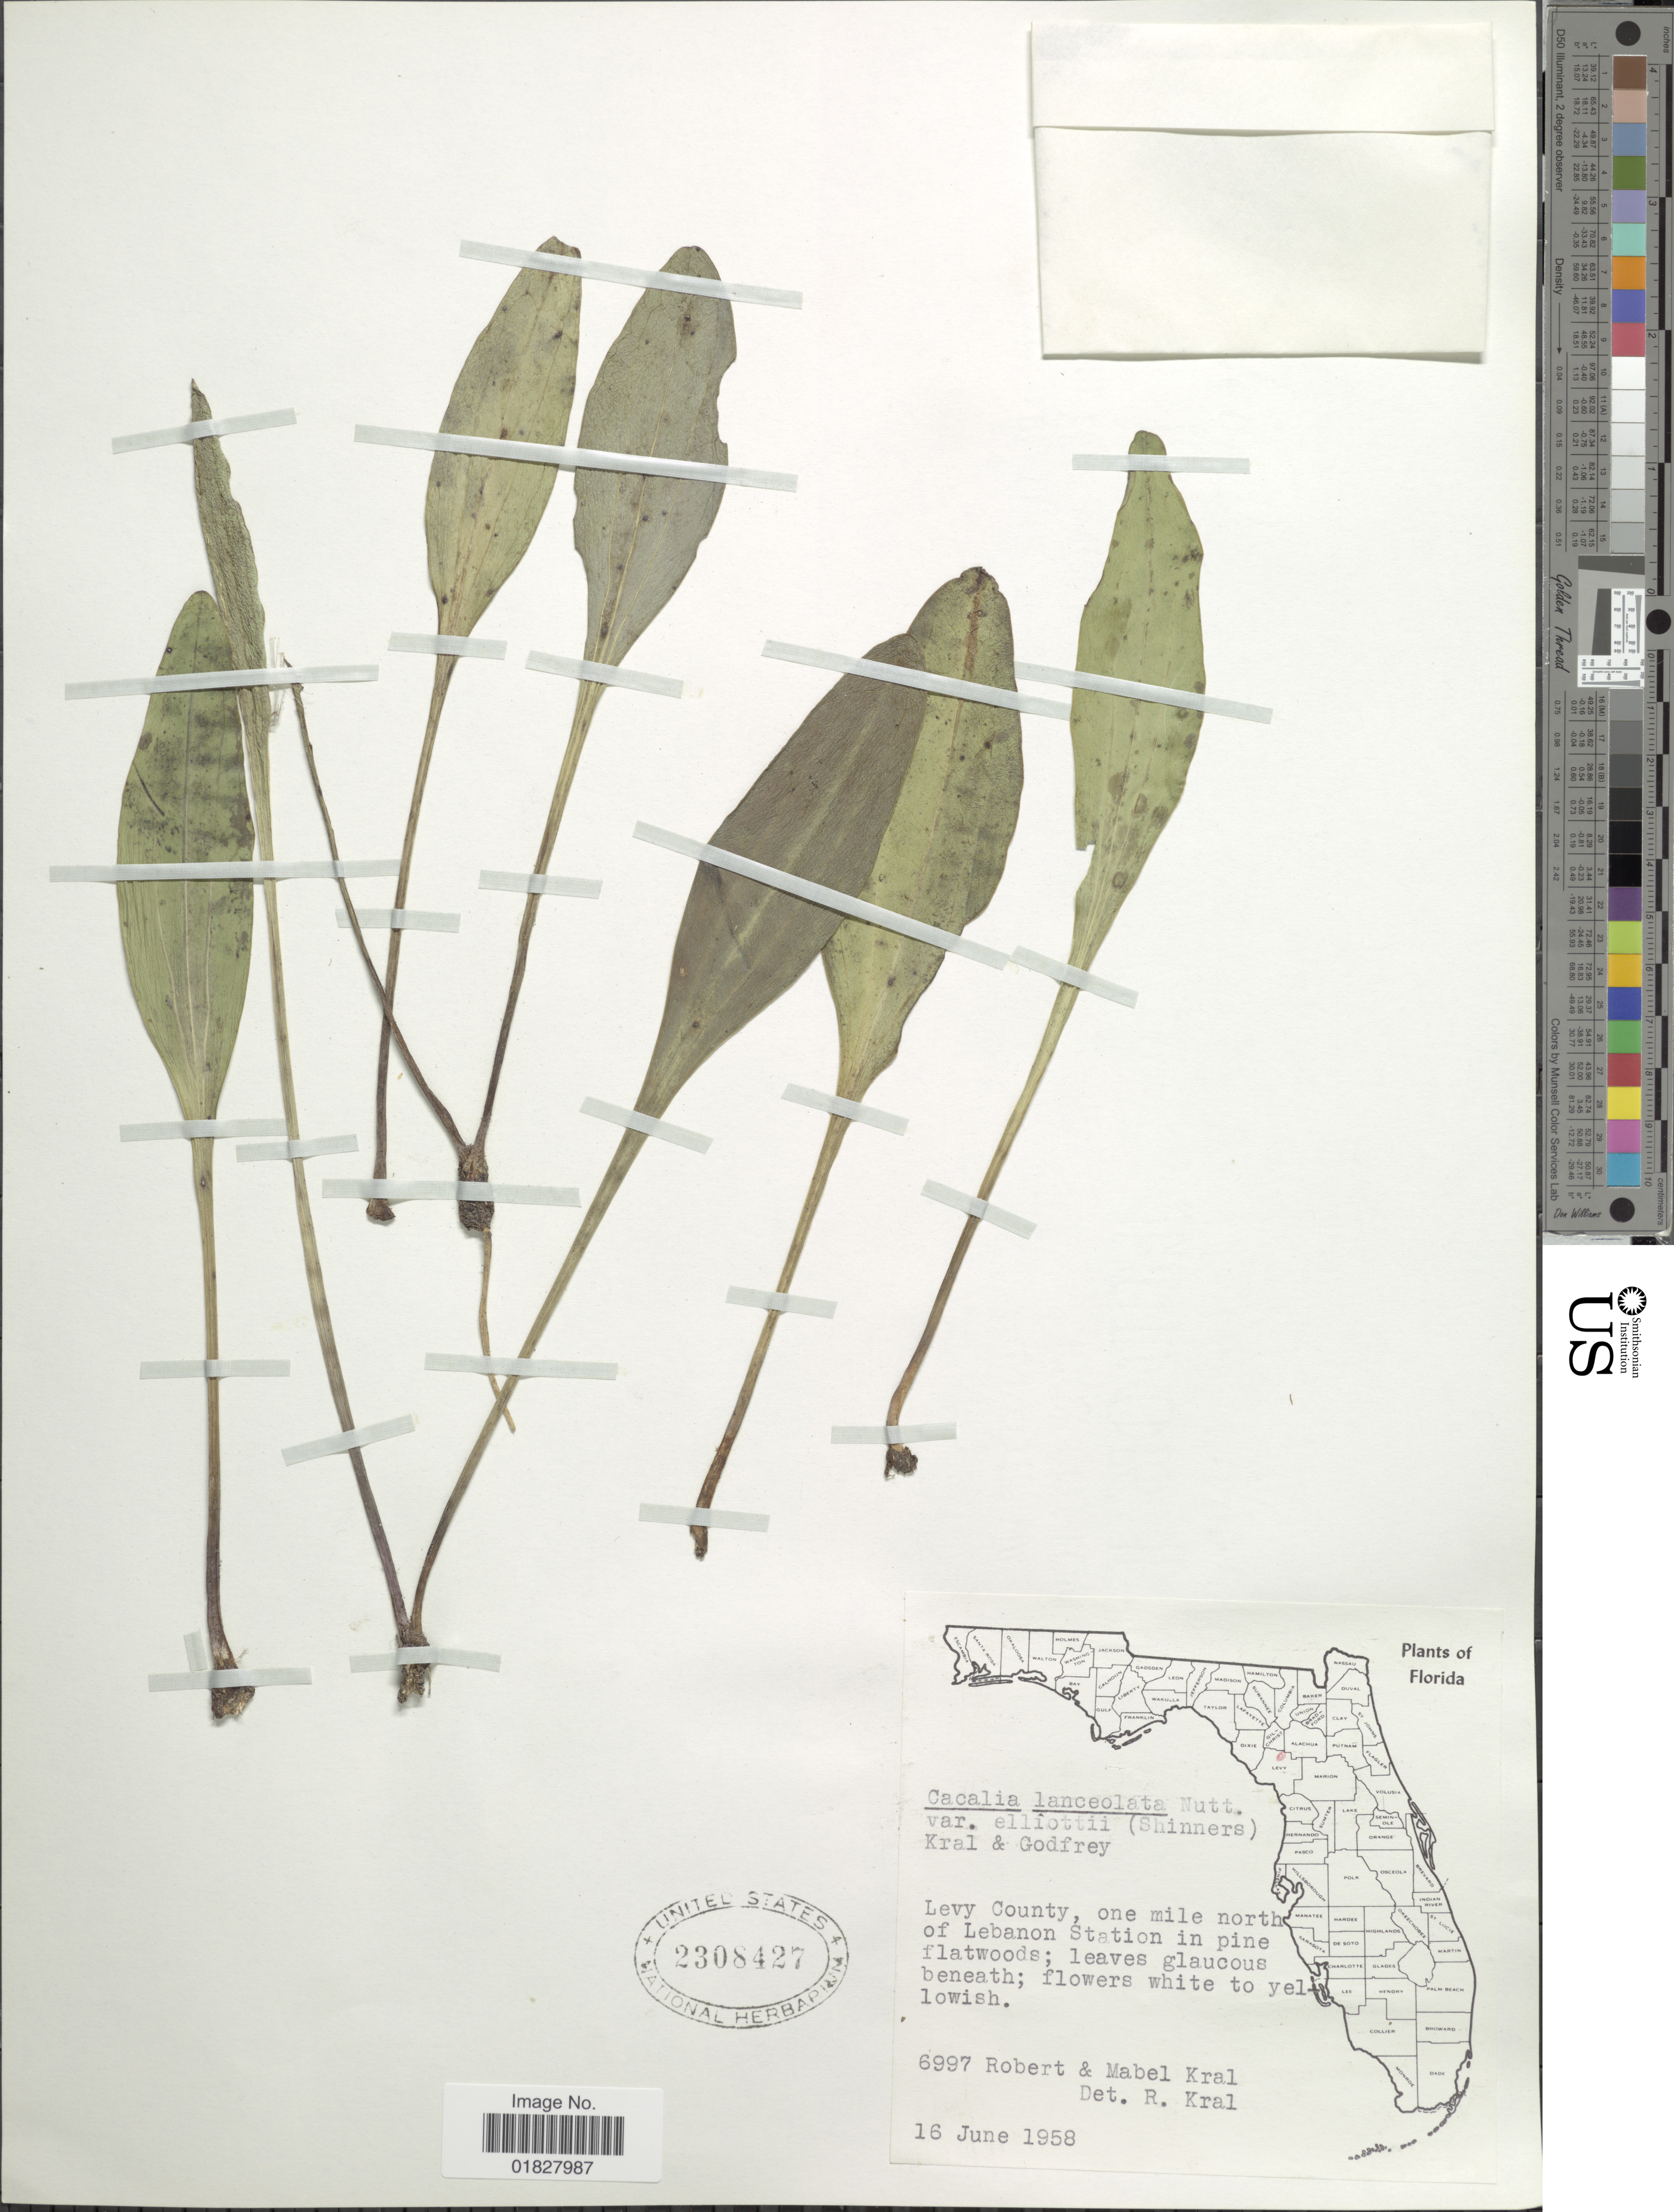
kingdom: Plantae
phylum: Tracheophyta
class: Magnoliopsida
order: Asterales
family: Asteraceae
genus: Arnoglossum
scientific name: Arnoglossum ovatum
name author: (Walter) H. Rob.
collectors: R. Kral & M. Kral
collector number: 6997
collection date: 1958-06-16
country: United States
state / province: Florida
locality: Levy County, one mile north of Lebanon Station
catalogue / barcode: US 2308427